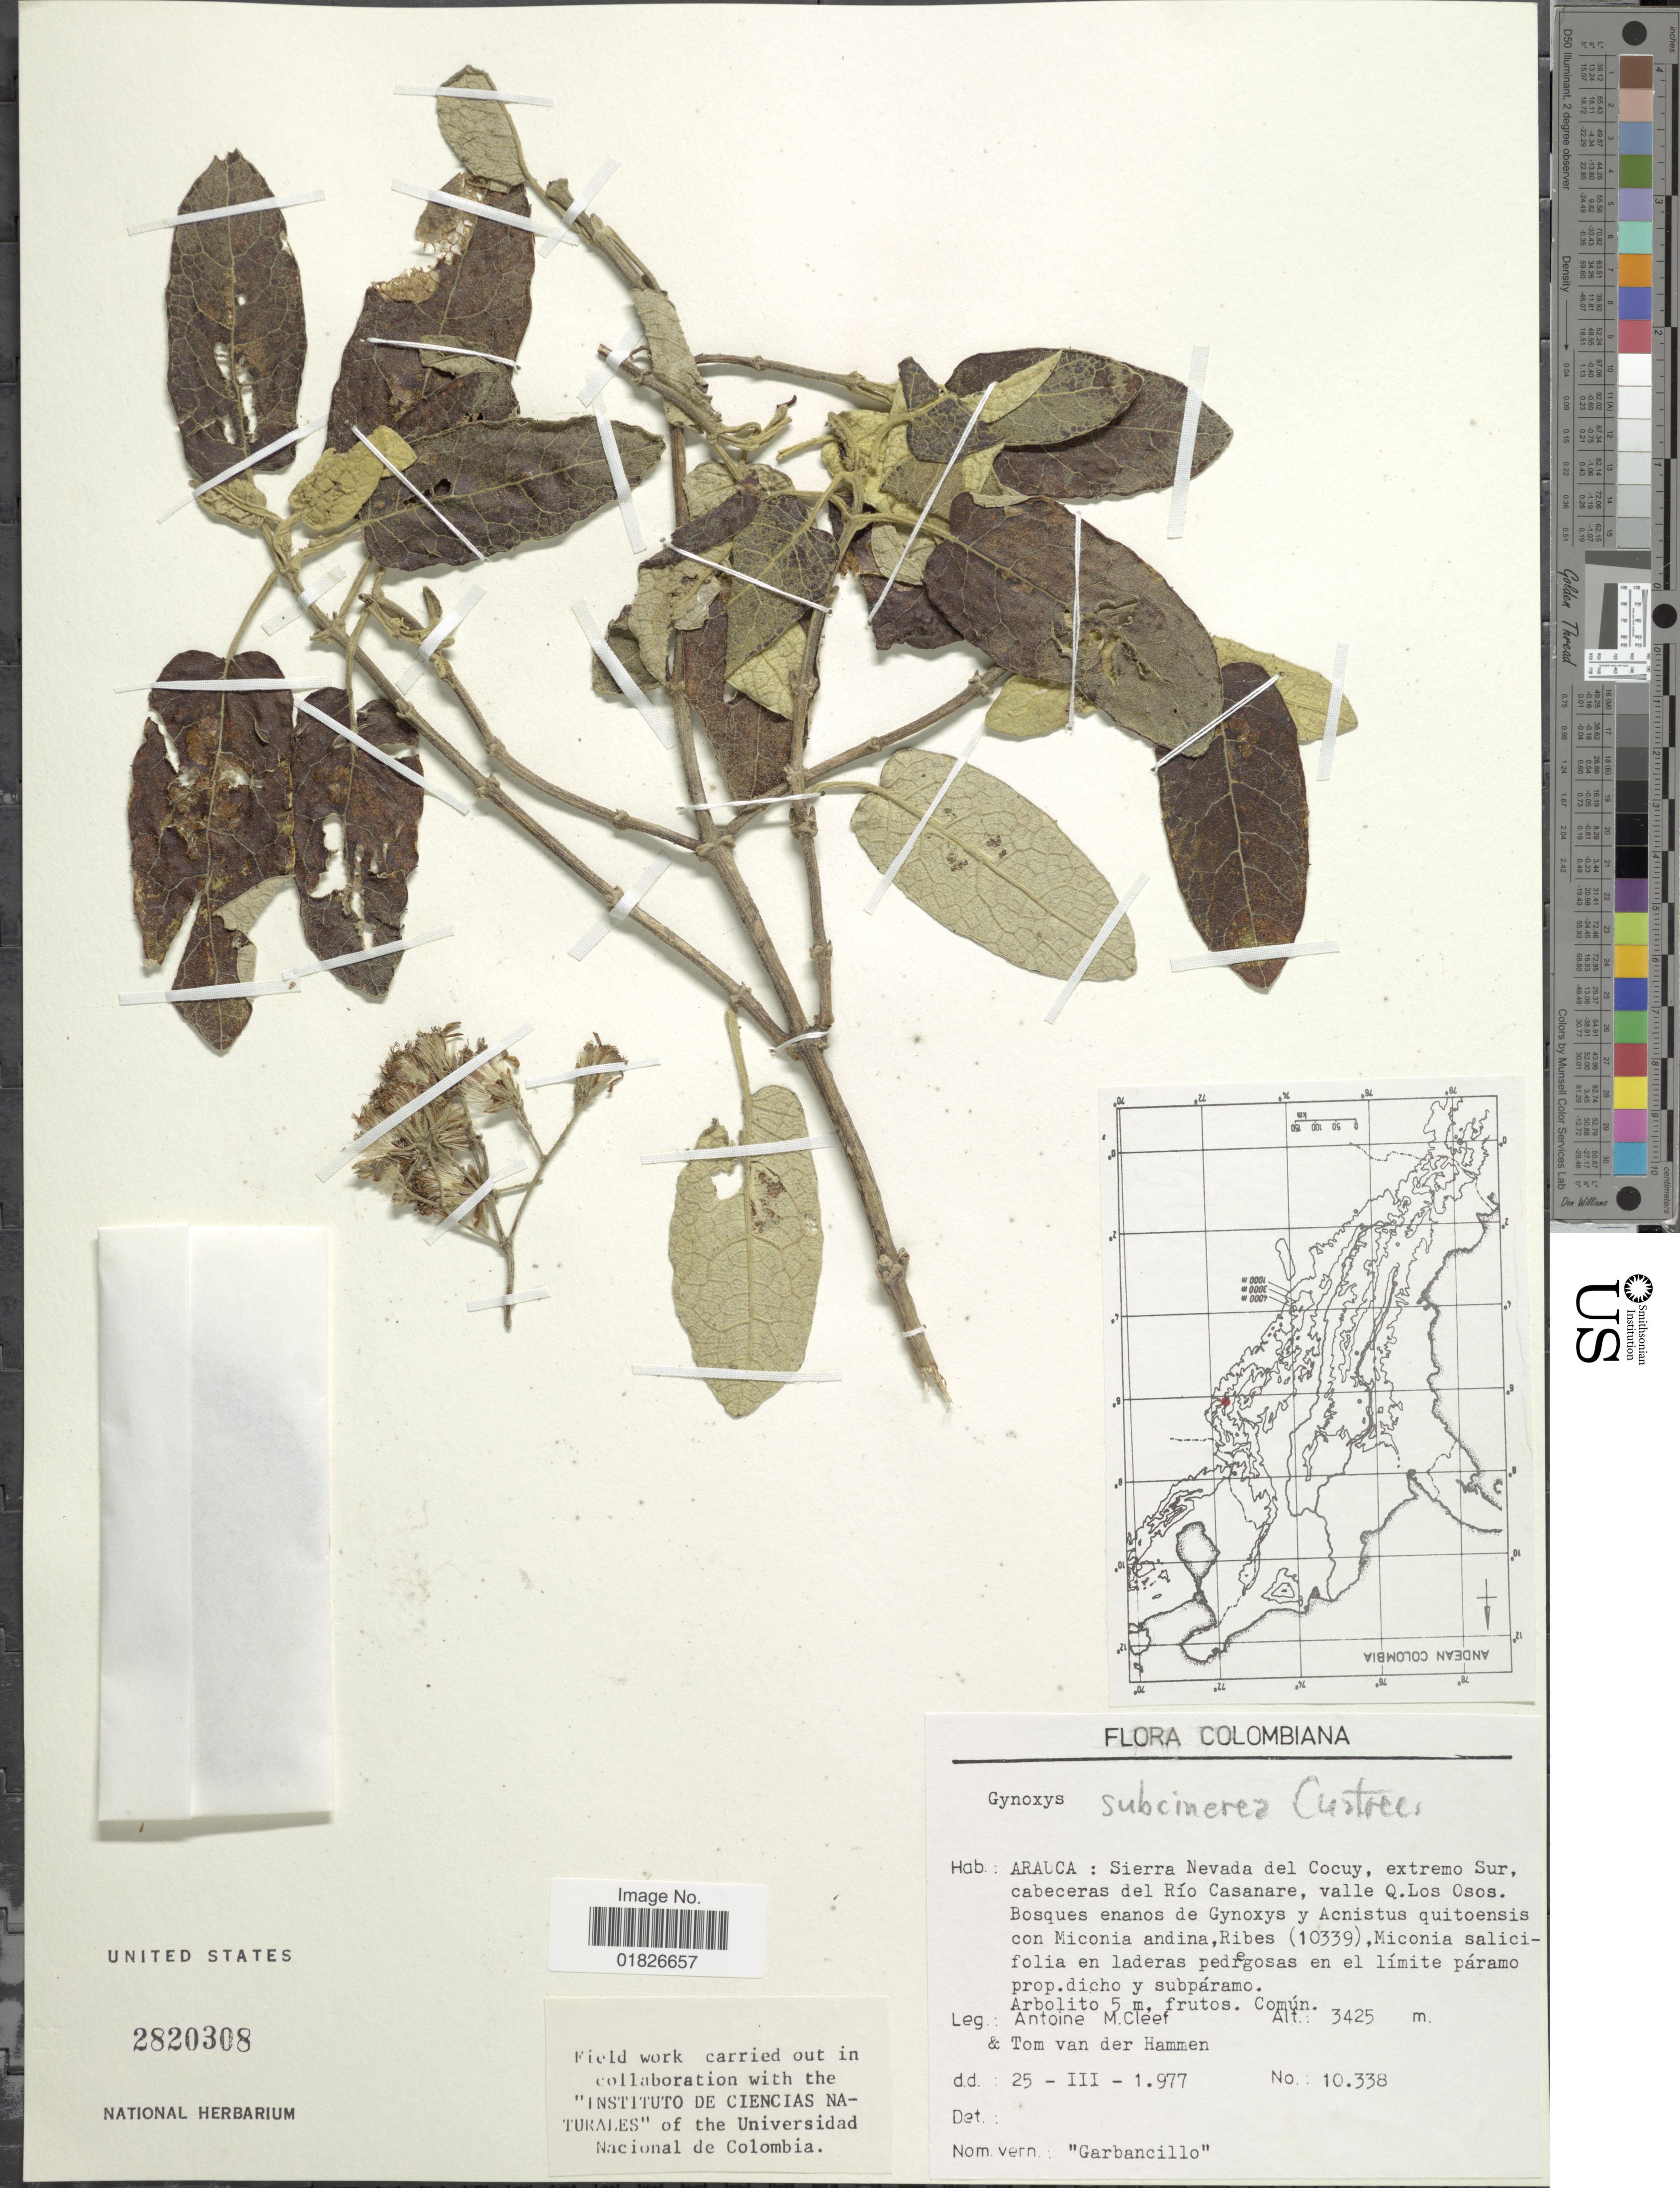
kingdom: Plantae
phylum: Tracheophyta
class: Magnoliopsida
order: Asterales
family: Asteraceae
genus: Gynoxys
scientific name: Gynoxys subcinerea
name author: Cuatrec.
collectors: A. M. Cleef & T. Hammen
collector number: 10338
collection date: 1977-03-25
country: Colombia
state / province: Arauca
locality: Sierra Nevada del Cocuy, extremo Sur, cabeceras del Rio Casanare, valle Q. Los Osos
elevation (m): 3425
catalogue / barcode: US 2820308